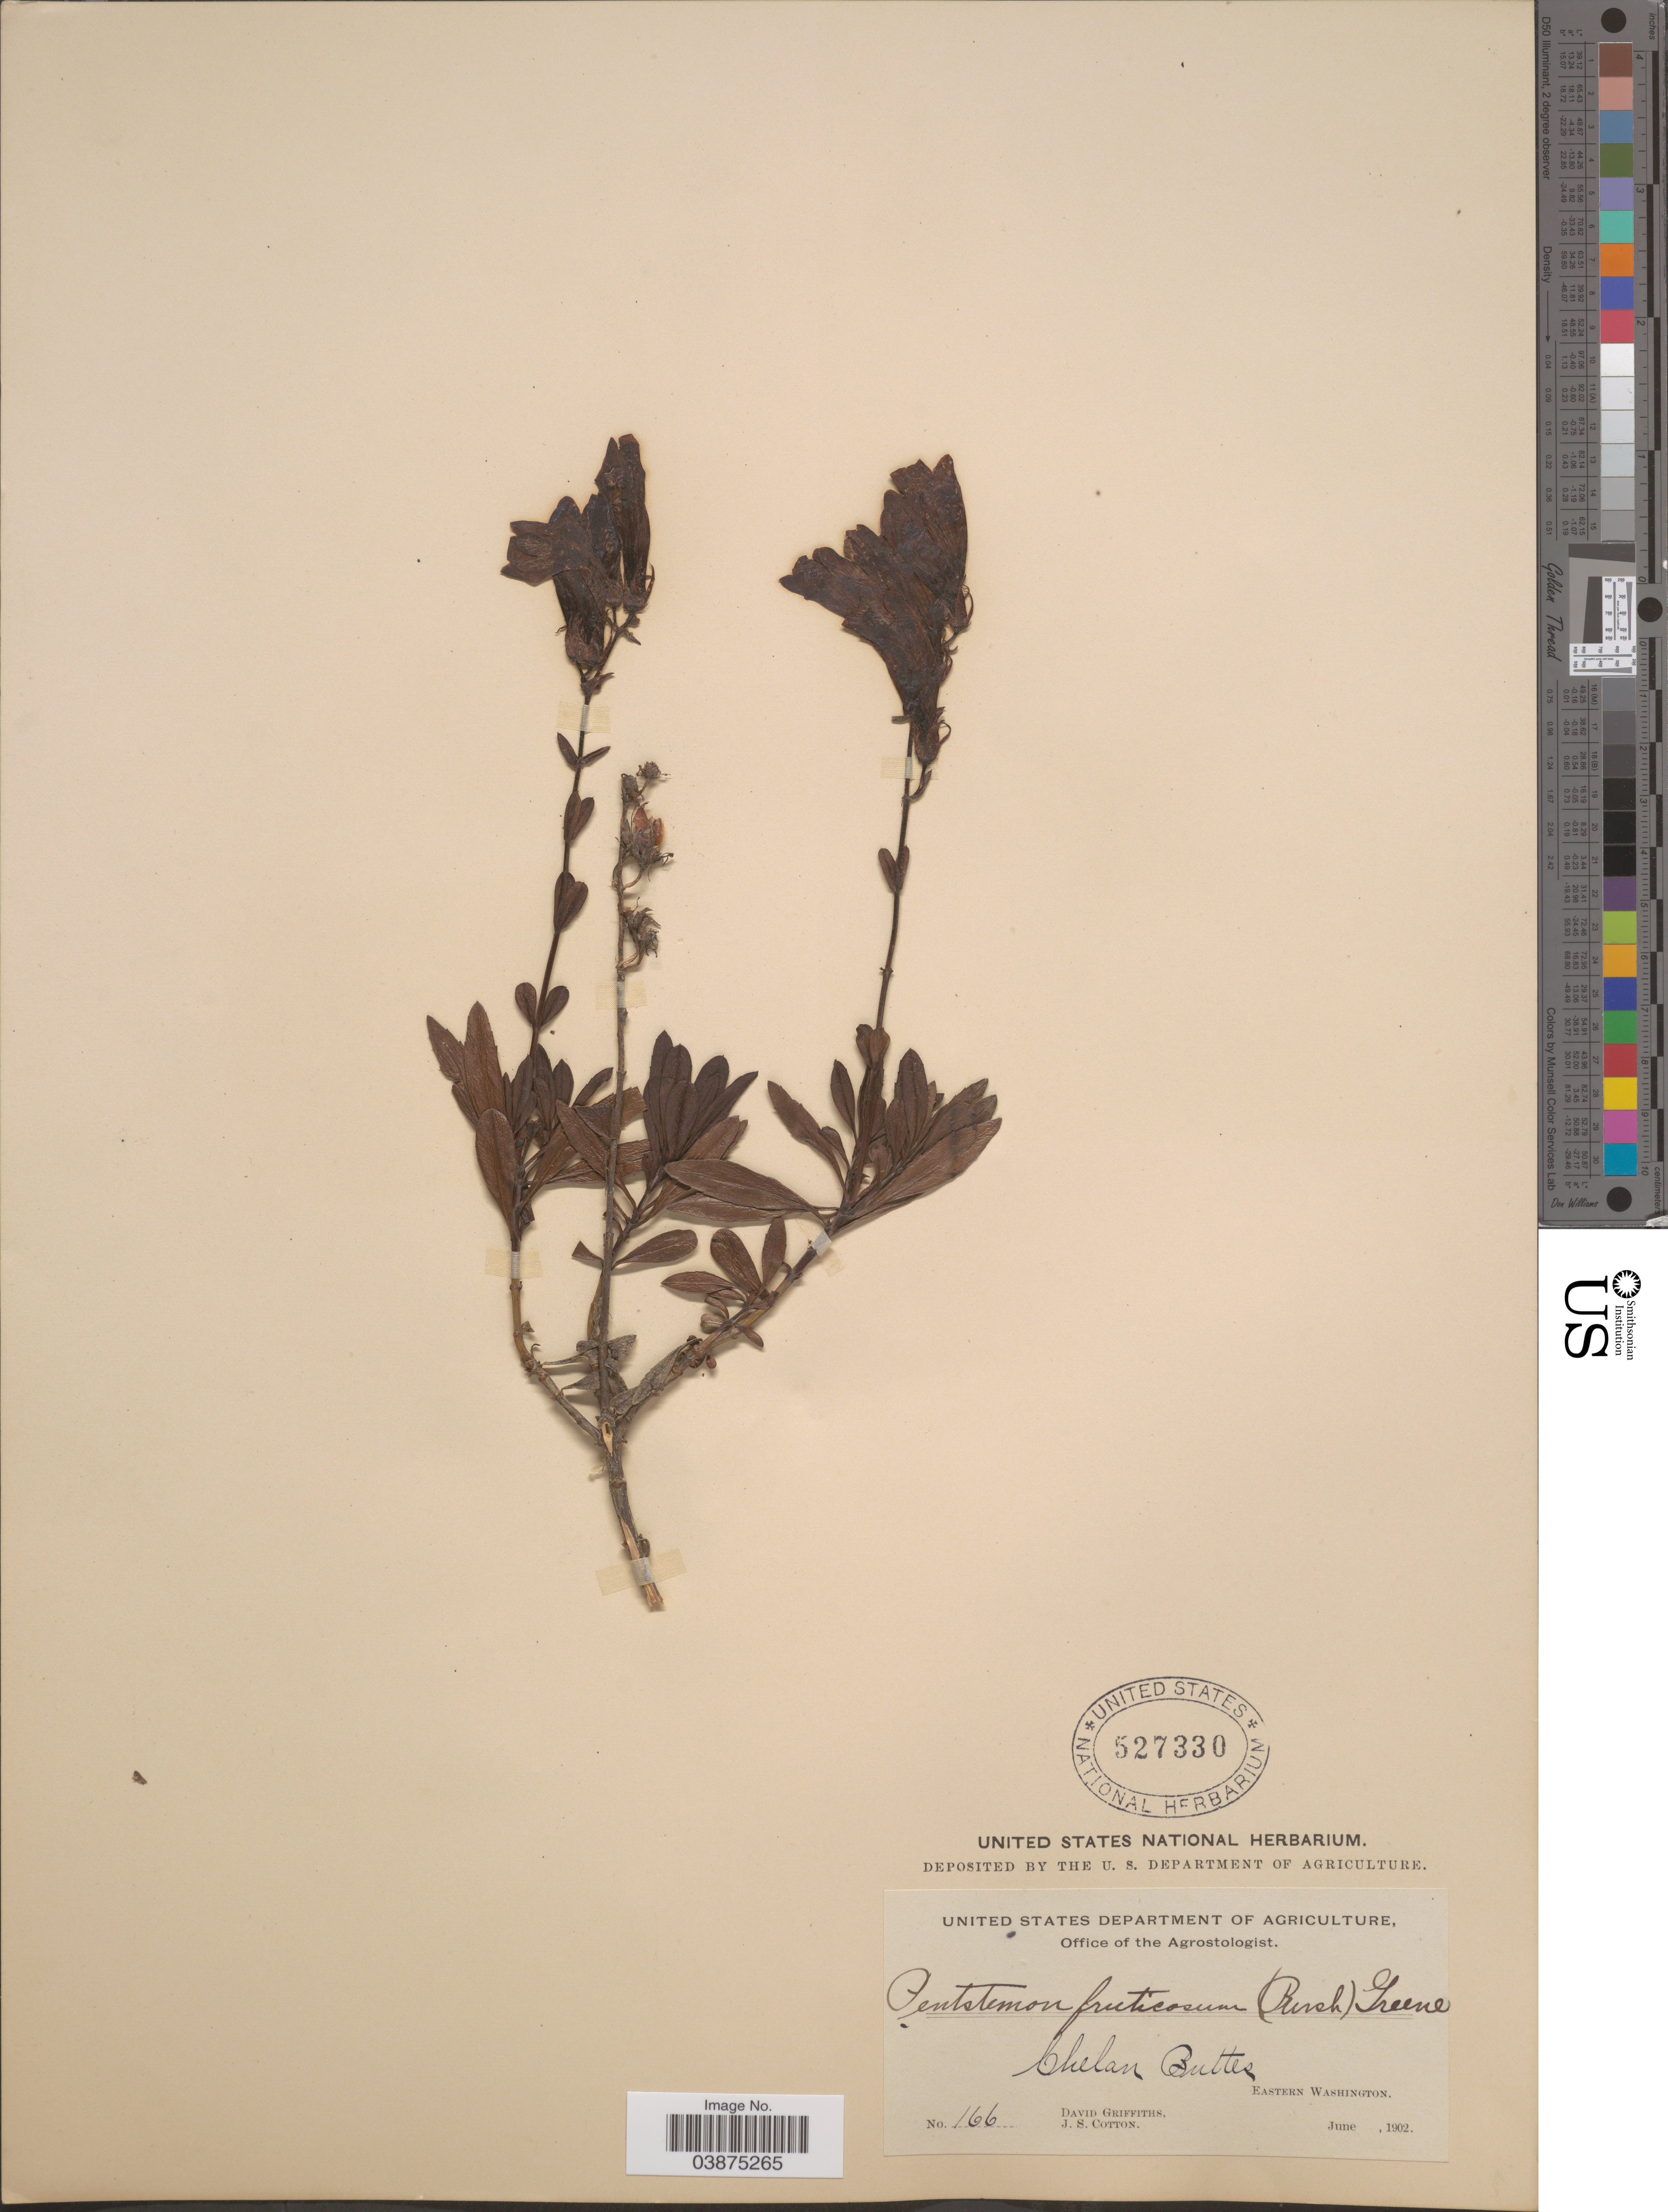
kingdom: Plantae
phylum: Tracheophyta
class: Magnoliopsida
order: Lamiales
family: Plantaginaceae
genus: Penstemon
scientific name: Penstemon fruticosus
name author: (Pursh) Greene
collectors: D. Griffiths & J. S. Cotton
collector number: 166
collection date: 1902-06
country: United States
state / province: Washington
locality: Chelan Buttes, Eastern Washington.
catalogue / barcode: US 527330